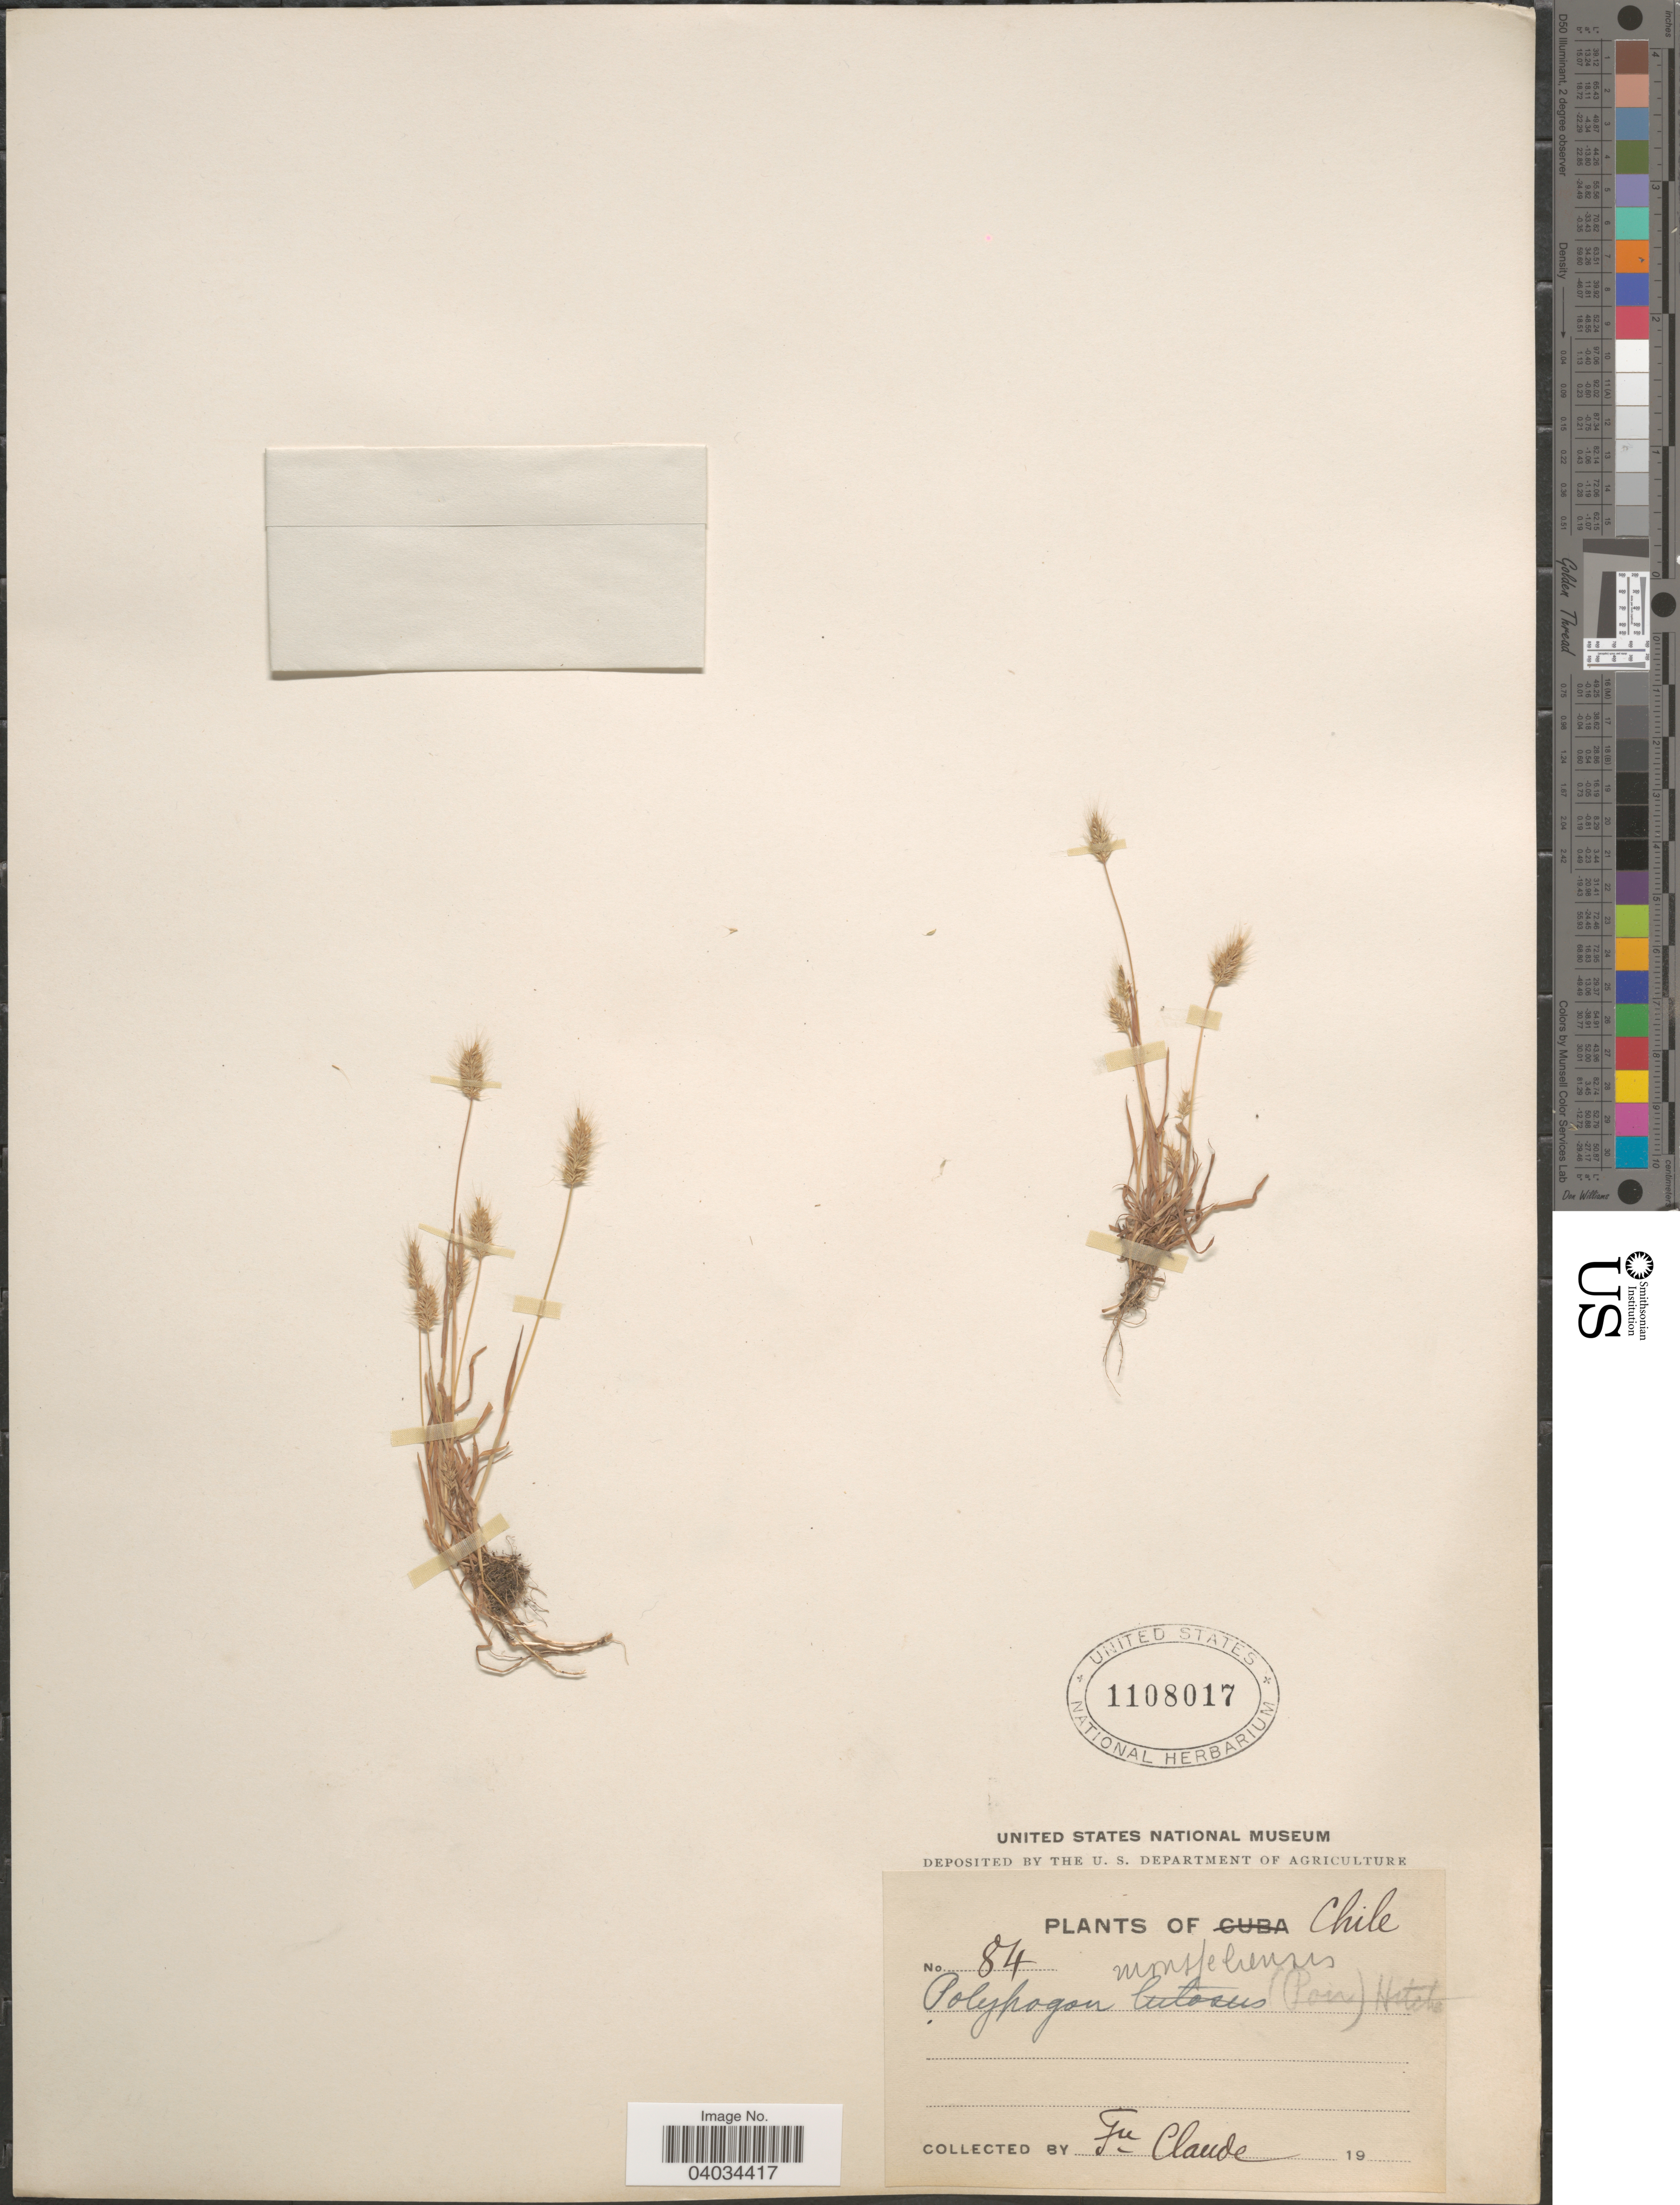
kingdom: Plantae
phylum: Tracheophyta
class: Liliopsida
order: Poales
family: Poaceae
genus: Polypogon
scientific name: Polypogon monspeliensis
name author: (L.) Desf.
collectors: Bro. Claude-Joseph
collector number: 84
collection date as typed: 19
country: Chile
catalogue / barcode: US 1108017